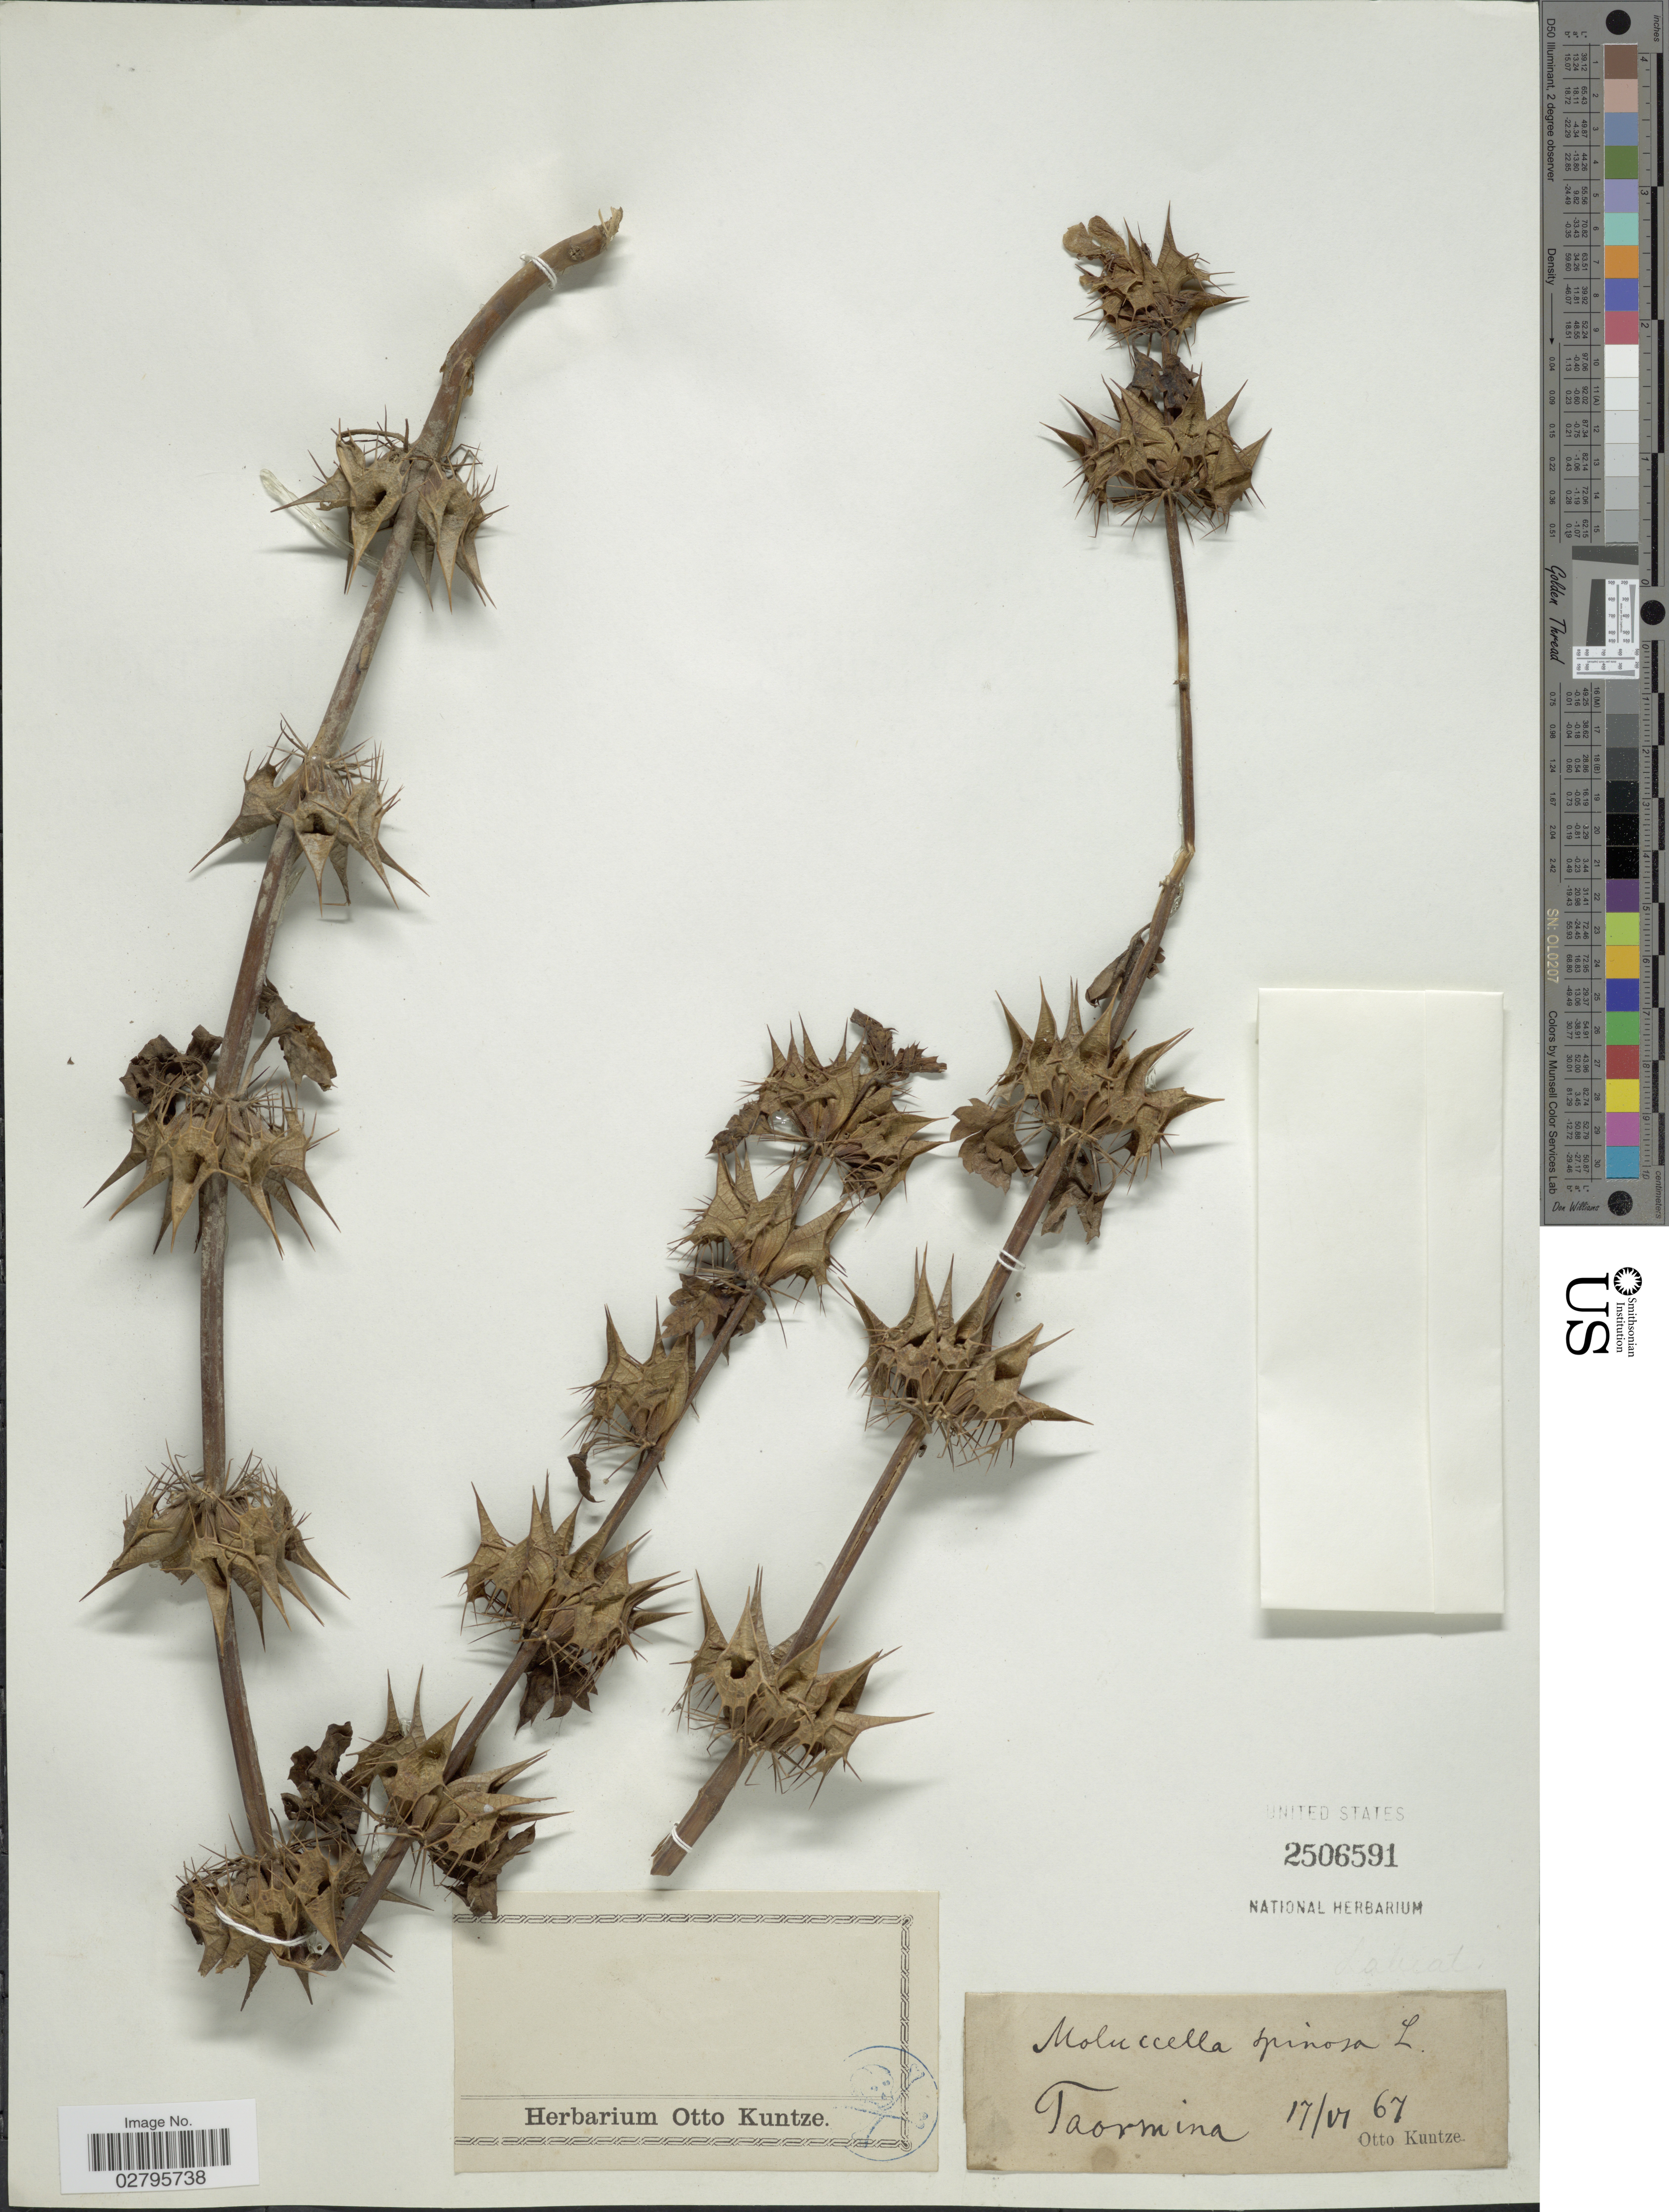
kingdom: Plantae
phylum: Tracheophyta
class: Magnoliopsida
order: Lamiales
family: Lamiaceae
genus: Moluccella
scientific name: Moluccella spinosa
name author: L.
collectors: C.E.O. Kuntze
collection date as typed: Transcribed d/m/y: 17/6/67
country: Italy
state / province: Siciliana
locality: Taormina.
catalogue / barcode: US 2506591